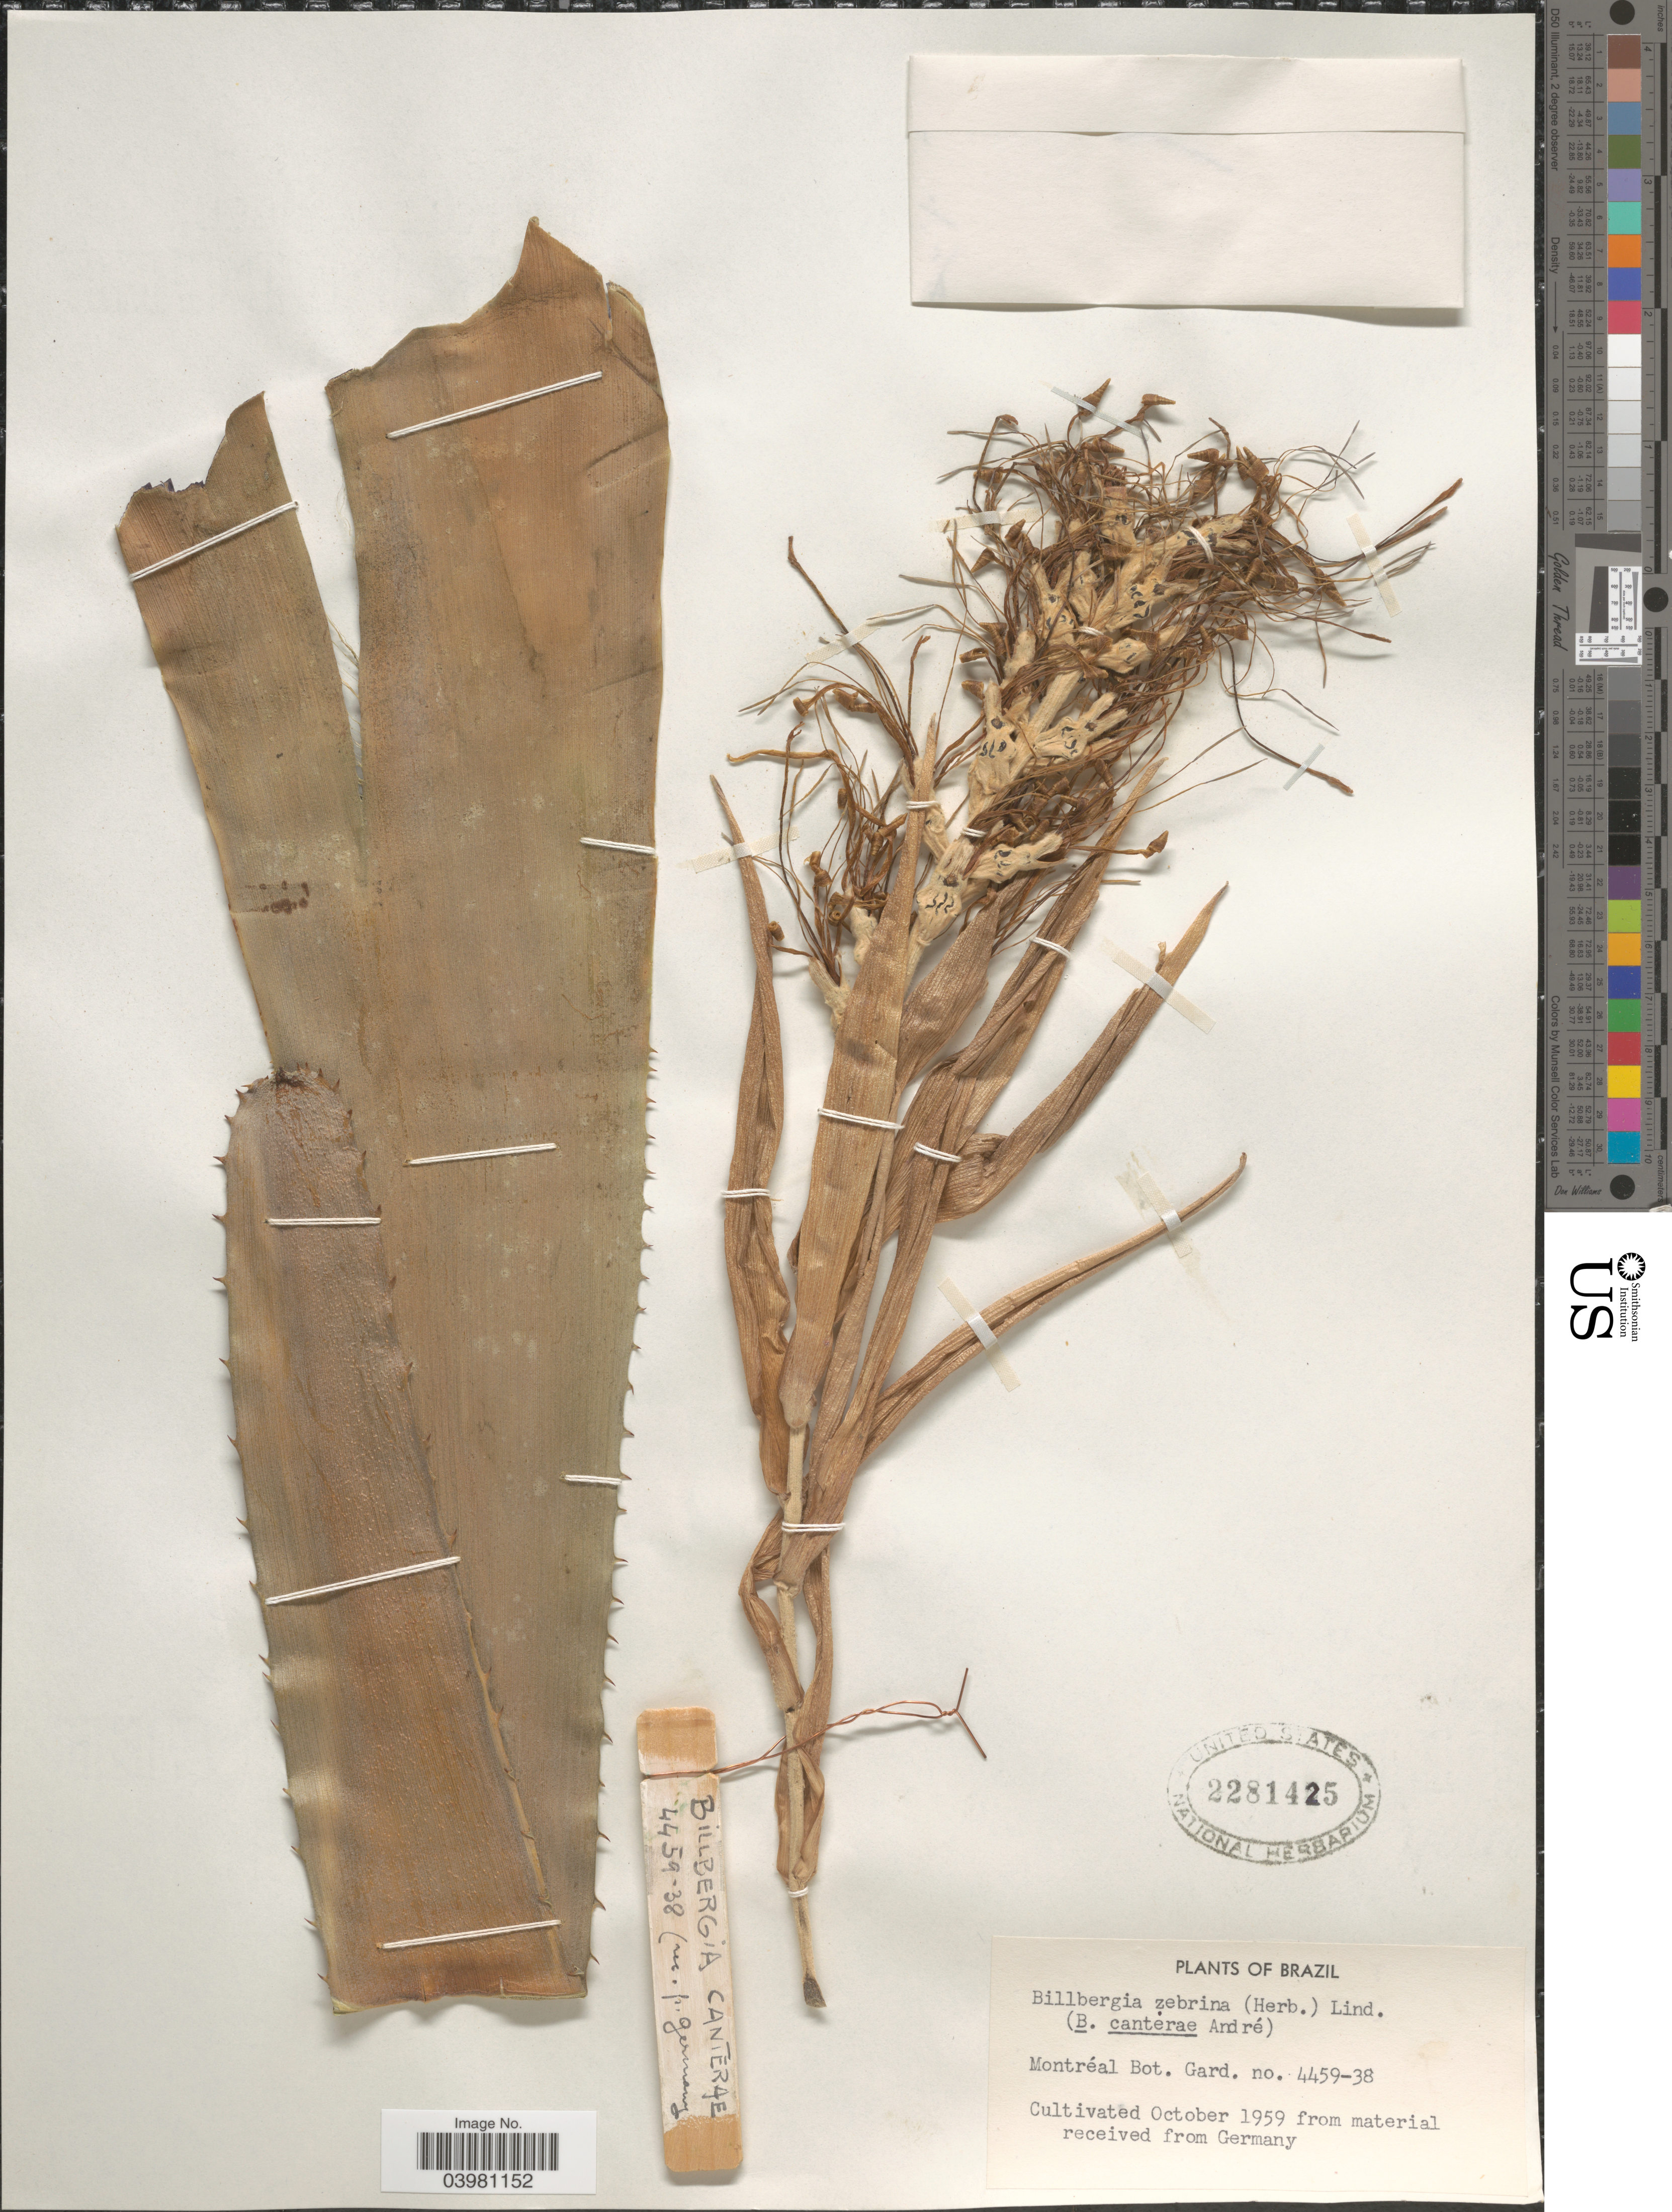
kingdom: Plantae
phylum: Tracheophyta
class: Liliopsida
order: Poales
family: Bromeliaceae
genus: Billbergia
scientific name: Billbergia zebrina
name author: (Herb.) Lindl.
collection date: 1959-10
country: Canada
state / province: Quebec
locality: [cultivated] Montréal Bot. Gard. no. 4459-38. [orig. Brazil]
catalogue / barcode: US 2281425